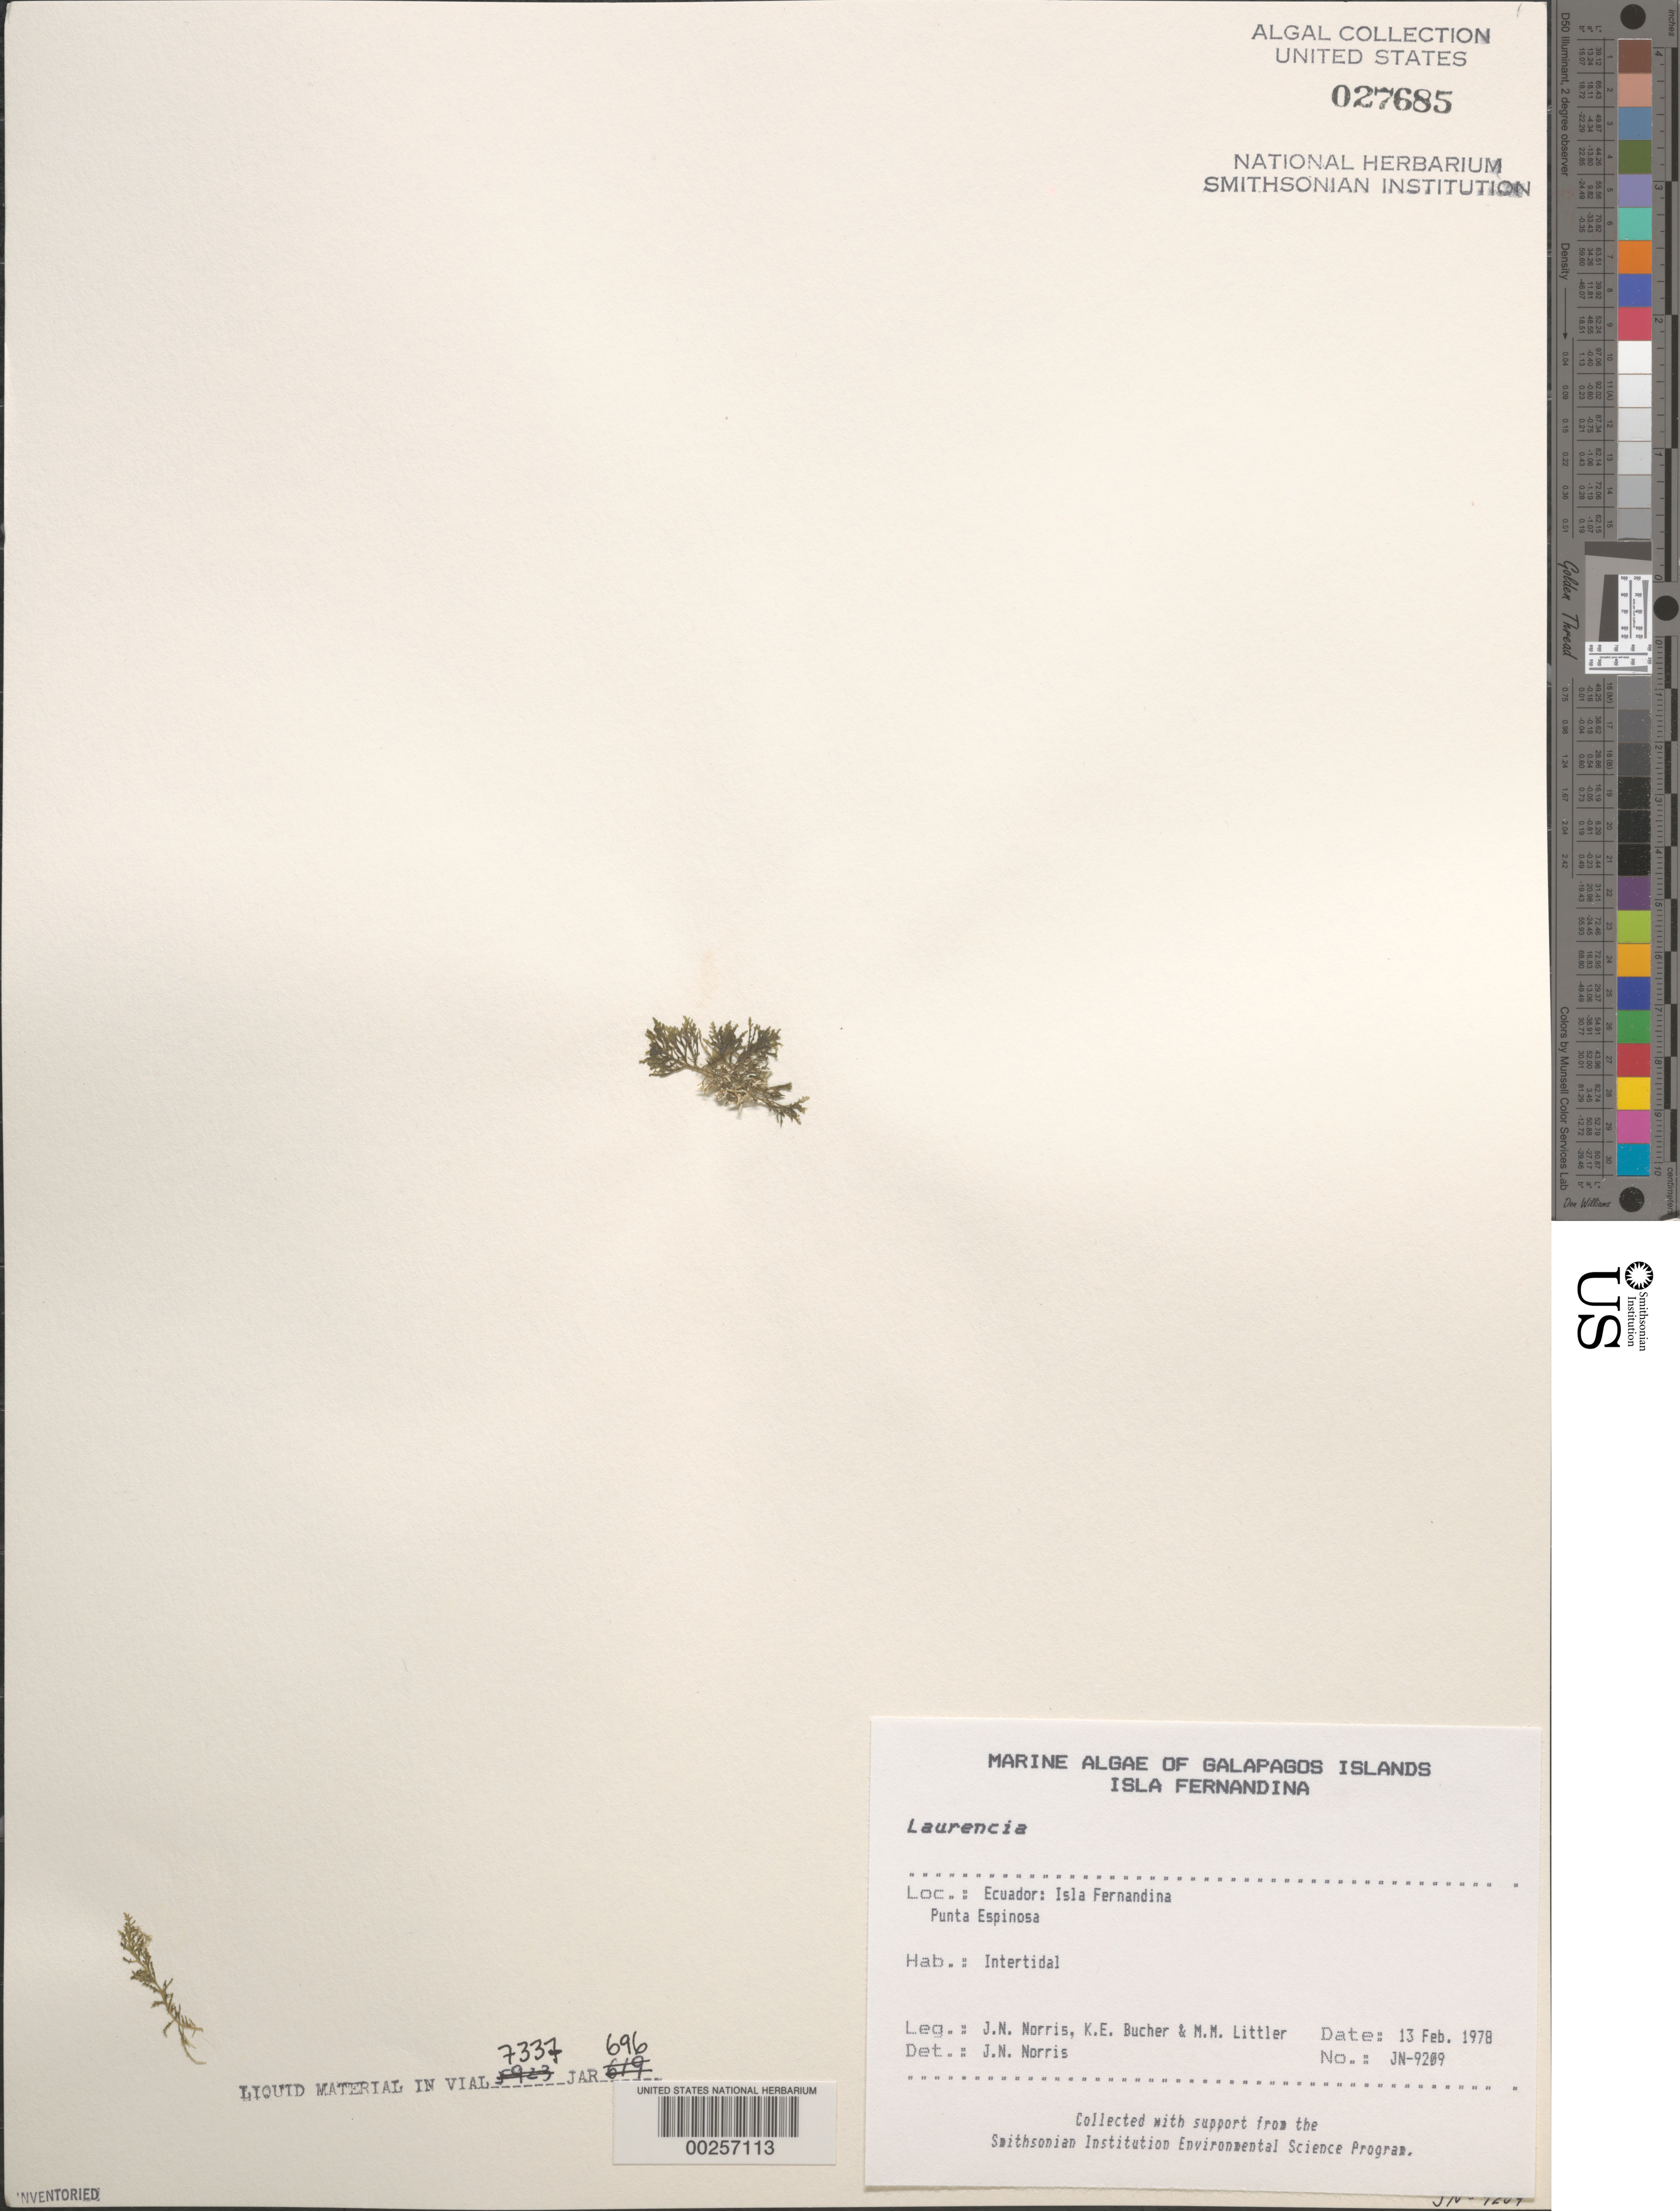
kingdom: Plantae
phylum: Rhodophyta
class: Florideophyceae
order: Ceramiales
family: Rhodomelaceae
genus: Laurencia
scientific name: Laurencia sp.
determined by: Norris, James N.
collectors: J. N. Norris, K. E. Bucher & M. M. Littler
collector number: JN-9209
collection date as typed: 13 Feb 1978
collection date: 1978-02-13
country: Ecuador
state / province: Colón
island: Fernandina [Narborough]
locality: Punta Espinosa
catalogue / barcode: US 27685